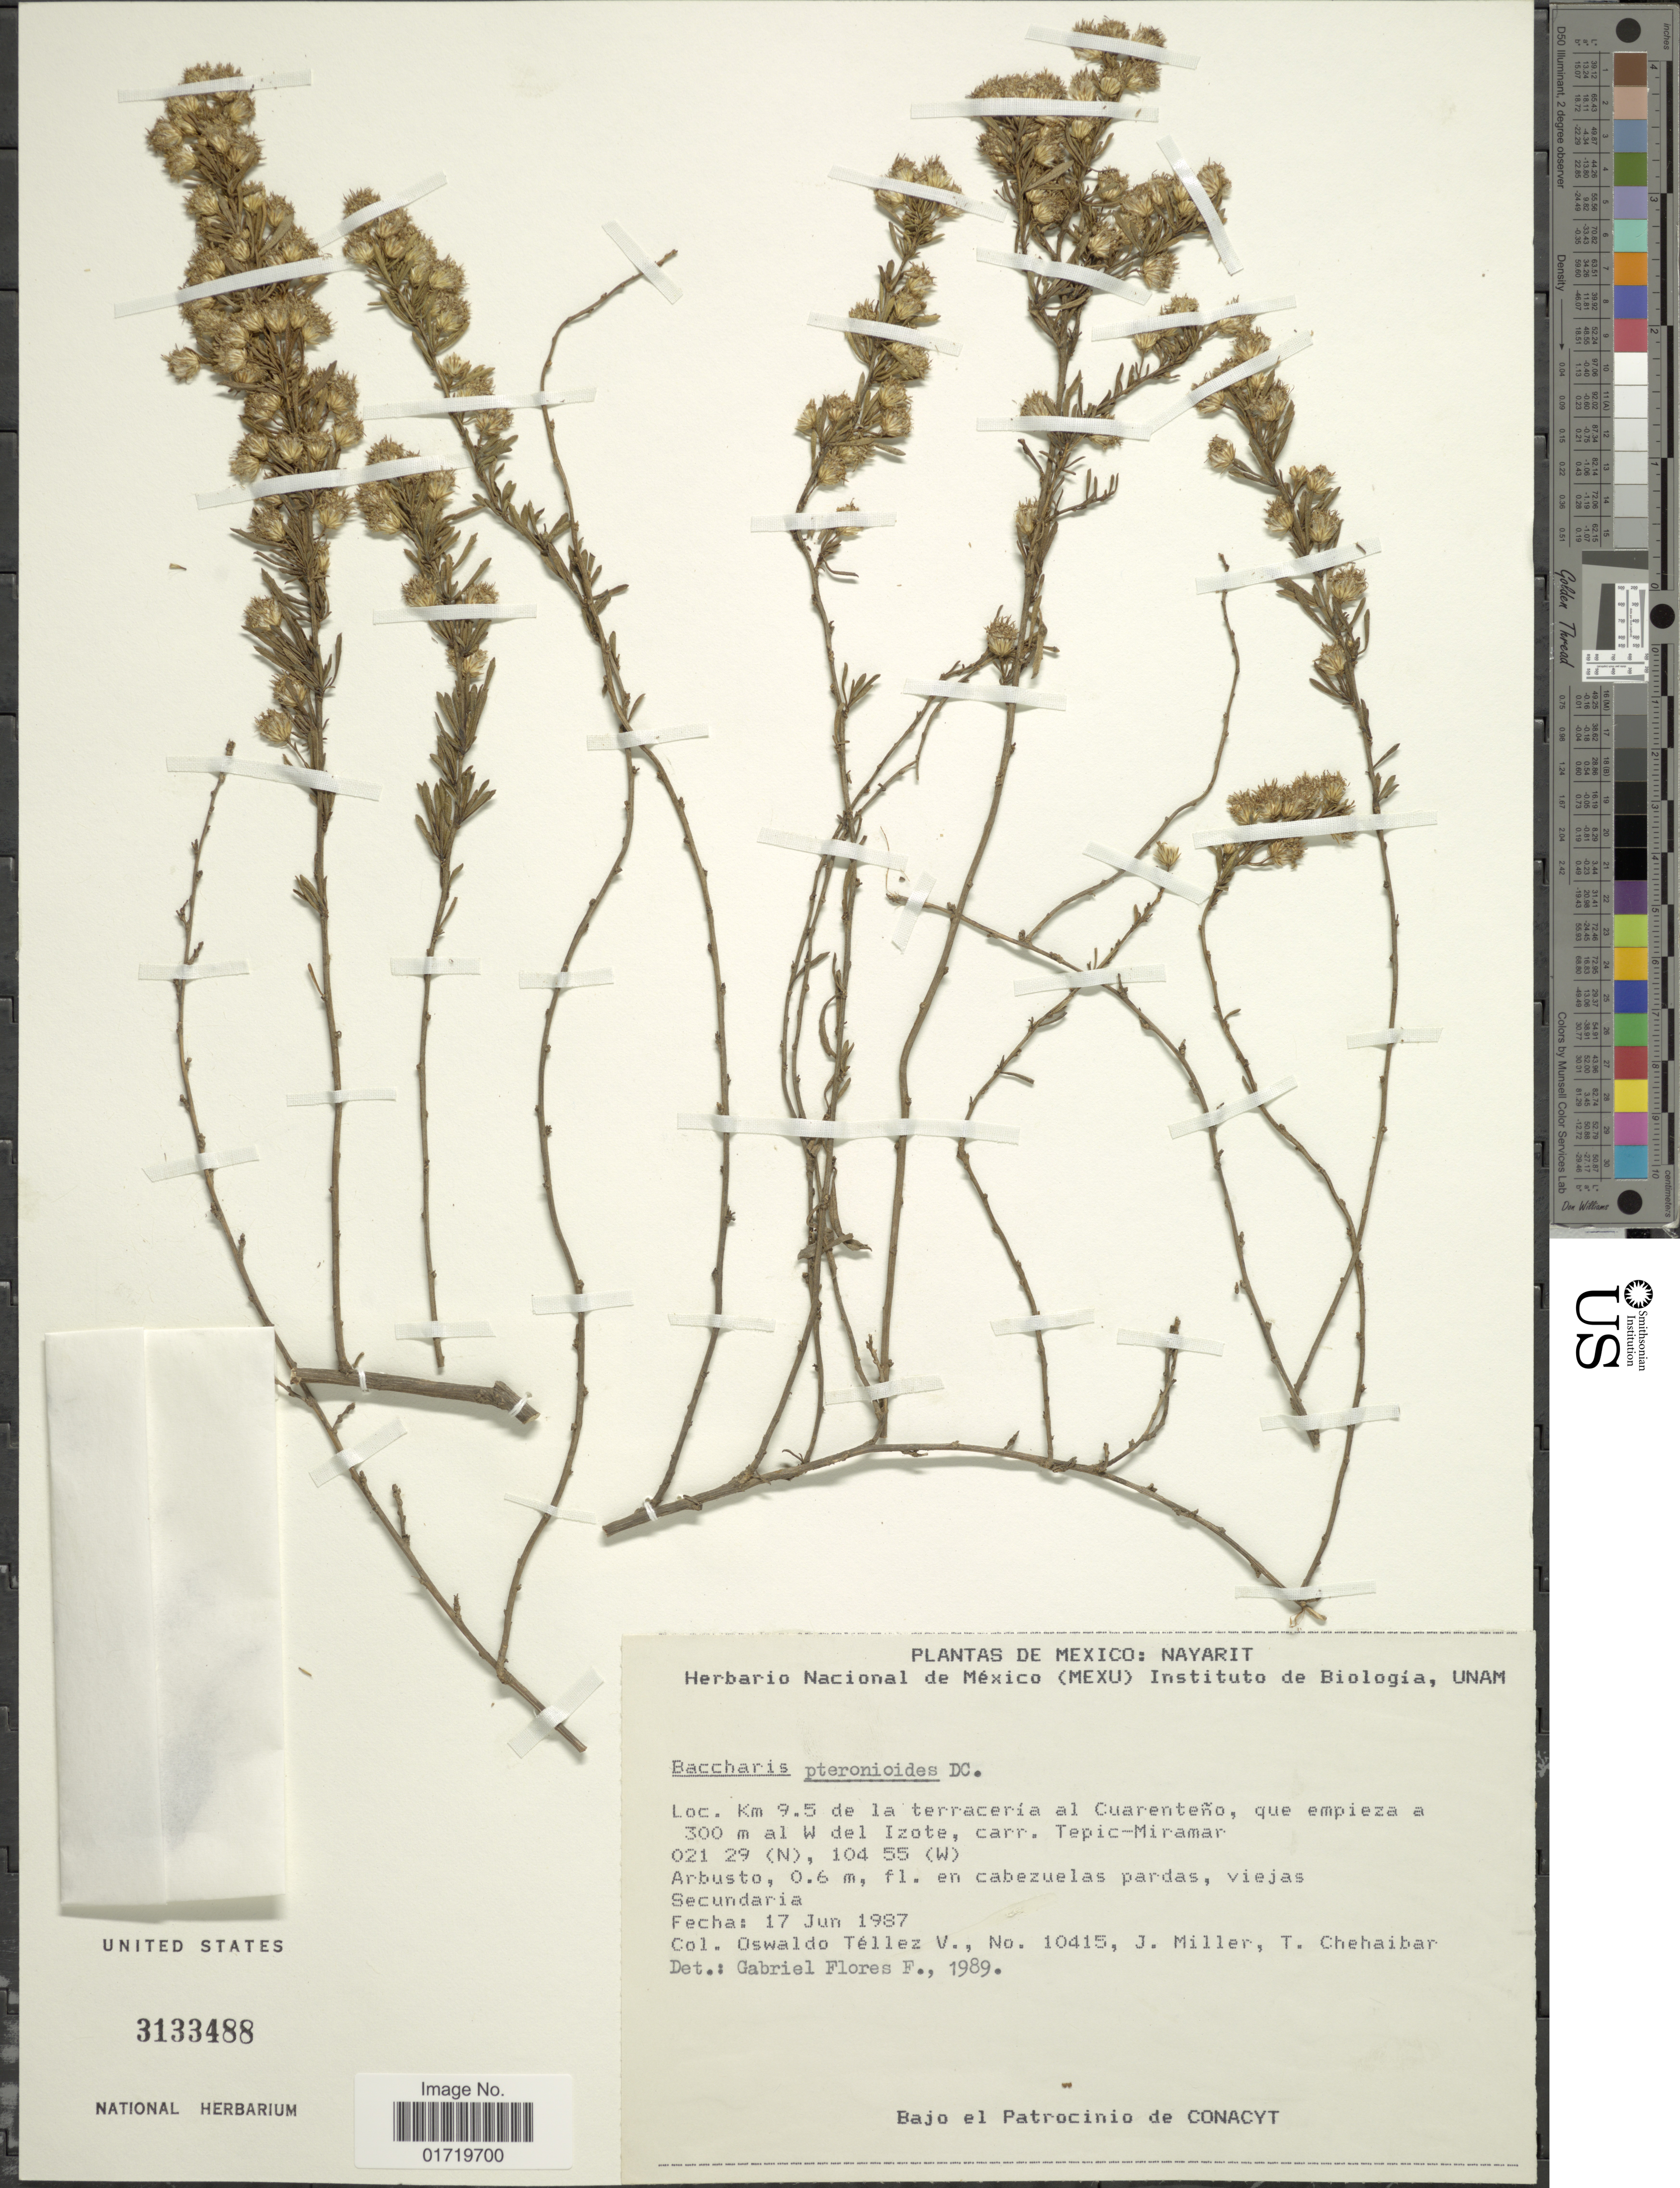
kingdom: Plantae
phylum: Tracheophyta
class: Magnoliopsida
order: Asterales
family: Asteraceae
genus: Baccharis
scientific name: Baccharis pteronioides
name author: DC.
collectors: O. Téllez V., J. Miller & T. Chehaibar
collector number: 10415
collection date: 1987-06-17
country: Mexico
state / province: Nayarit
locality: Km 9.5 de la terraceria al Cuarenteno, que empieza a 30 m al W del Izote, carr. Tepic-Miramar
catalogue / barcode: US 3133488